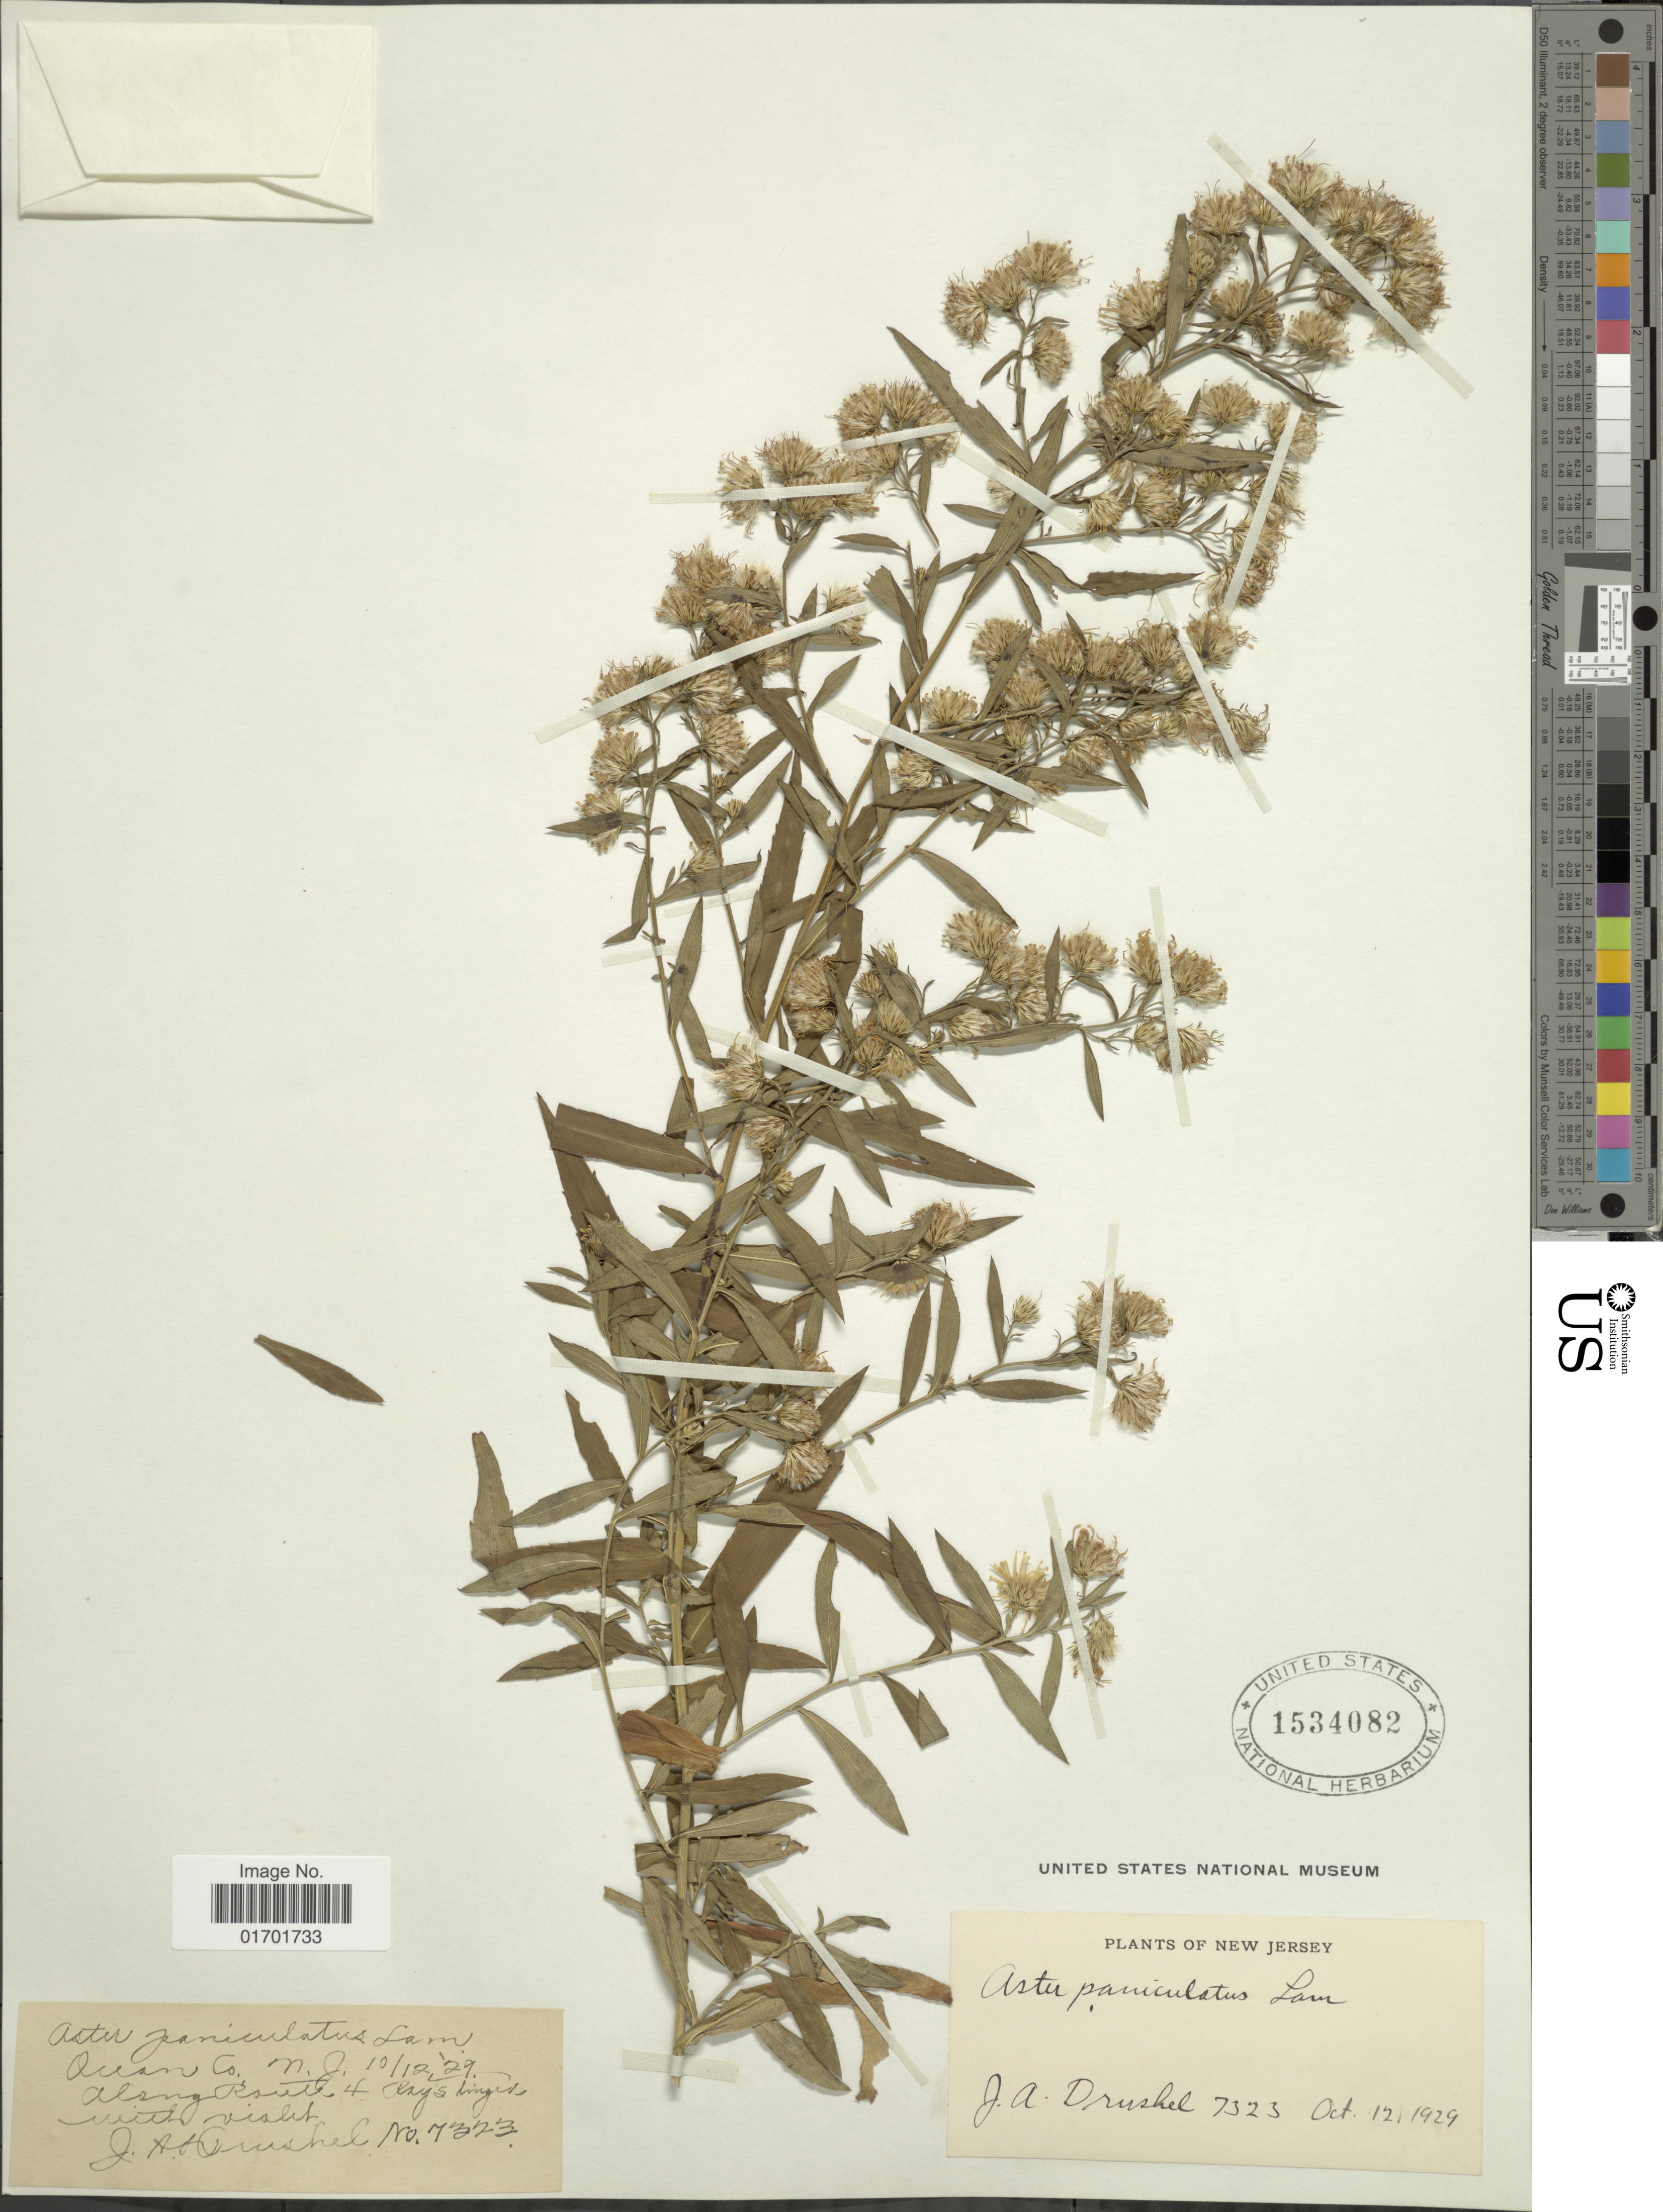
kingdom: Plantae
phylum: Tracheophyta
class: Magnoliopsida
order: Asterales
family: Asteraceae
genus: Symphyotrichum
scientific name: Symphyotrichum lanceolatum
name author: (Willd.) G.L. Nesom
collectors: J. A. Drushel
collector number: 7323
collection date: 1929-10-12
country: United States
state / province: New Jersey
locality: Ouan Co., along route 4 prys lingers with vislet.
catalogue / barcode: US 1534082